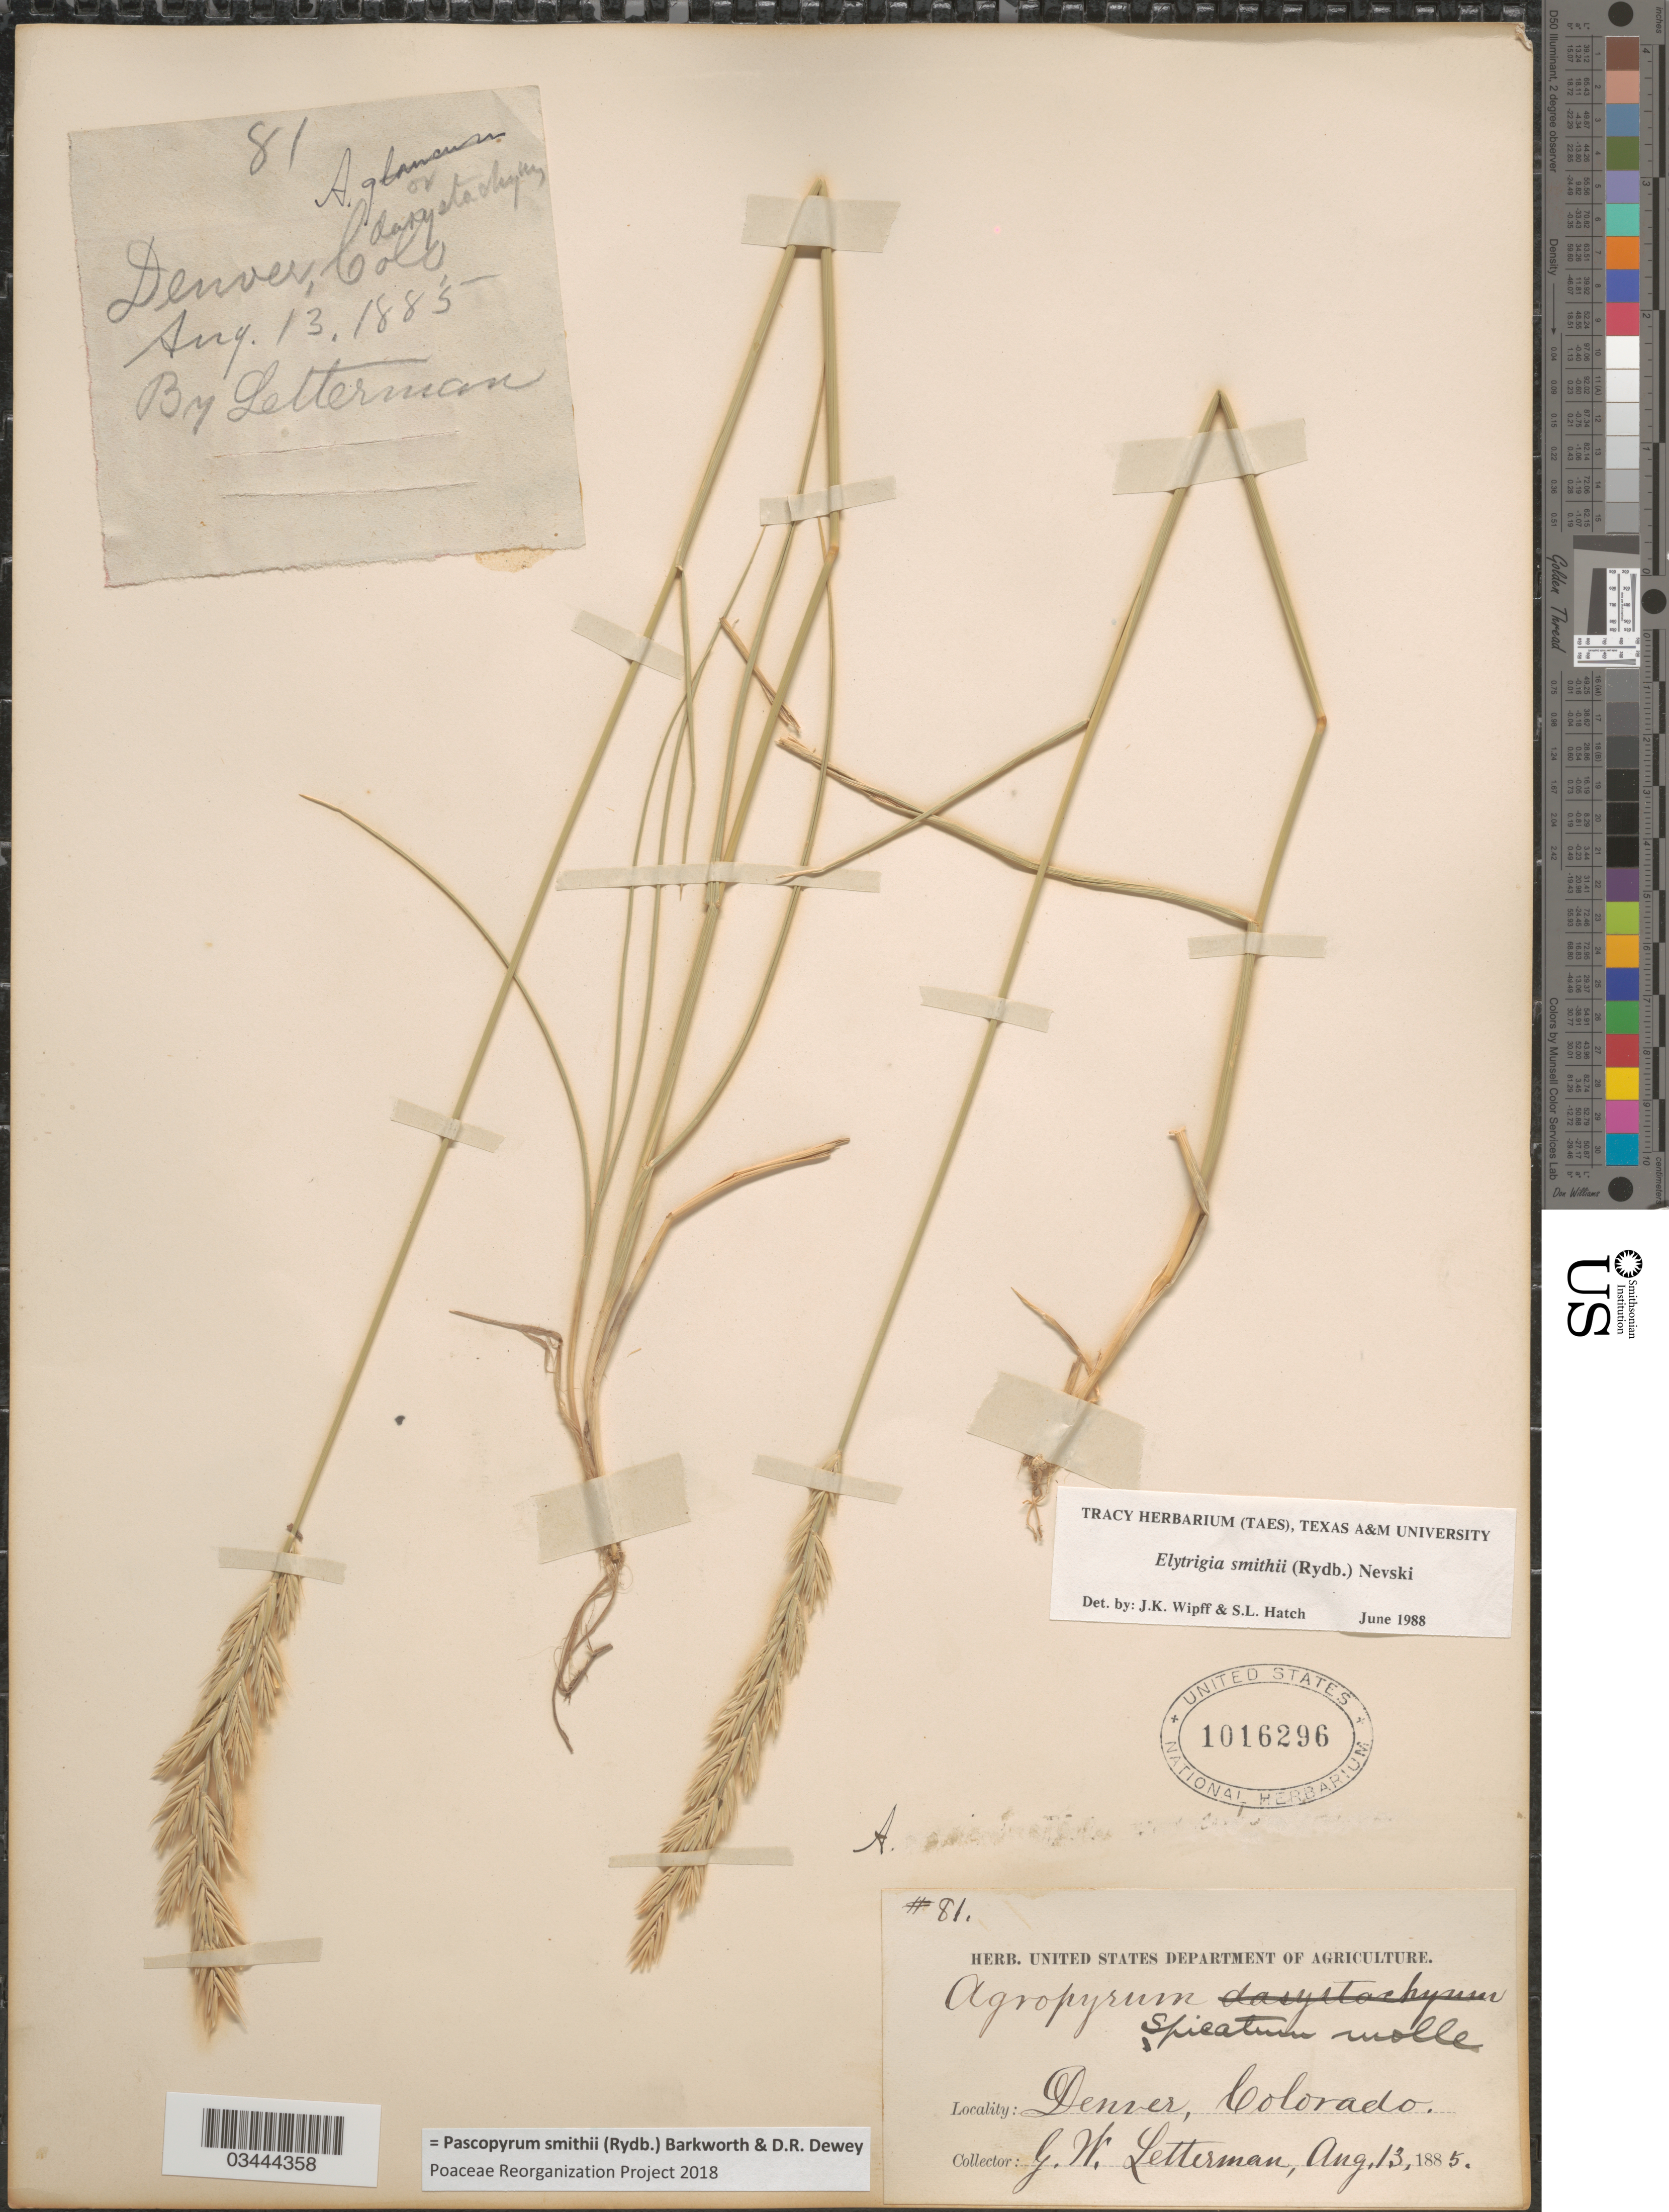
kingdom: Plantae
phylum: Tracheophyta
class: Liliopsida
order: Poales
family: Poaceae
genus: Pascopyrum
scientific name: Pascopyrum smithii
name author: (Rydb.) Barkworth & Dewey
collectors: G. W. Letterman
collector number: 81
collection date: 1885-08-13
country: United States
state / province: Colorado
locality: Denver.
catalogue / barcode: US 1016296